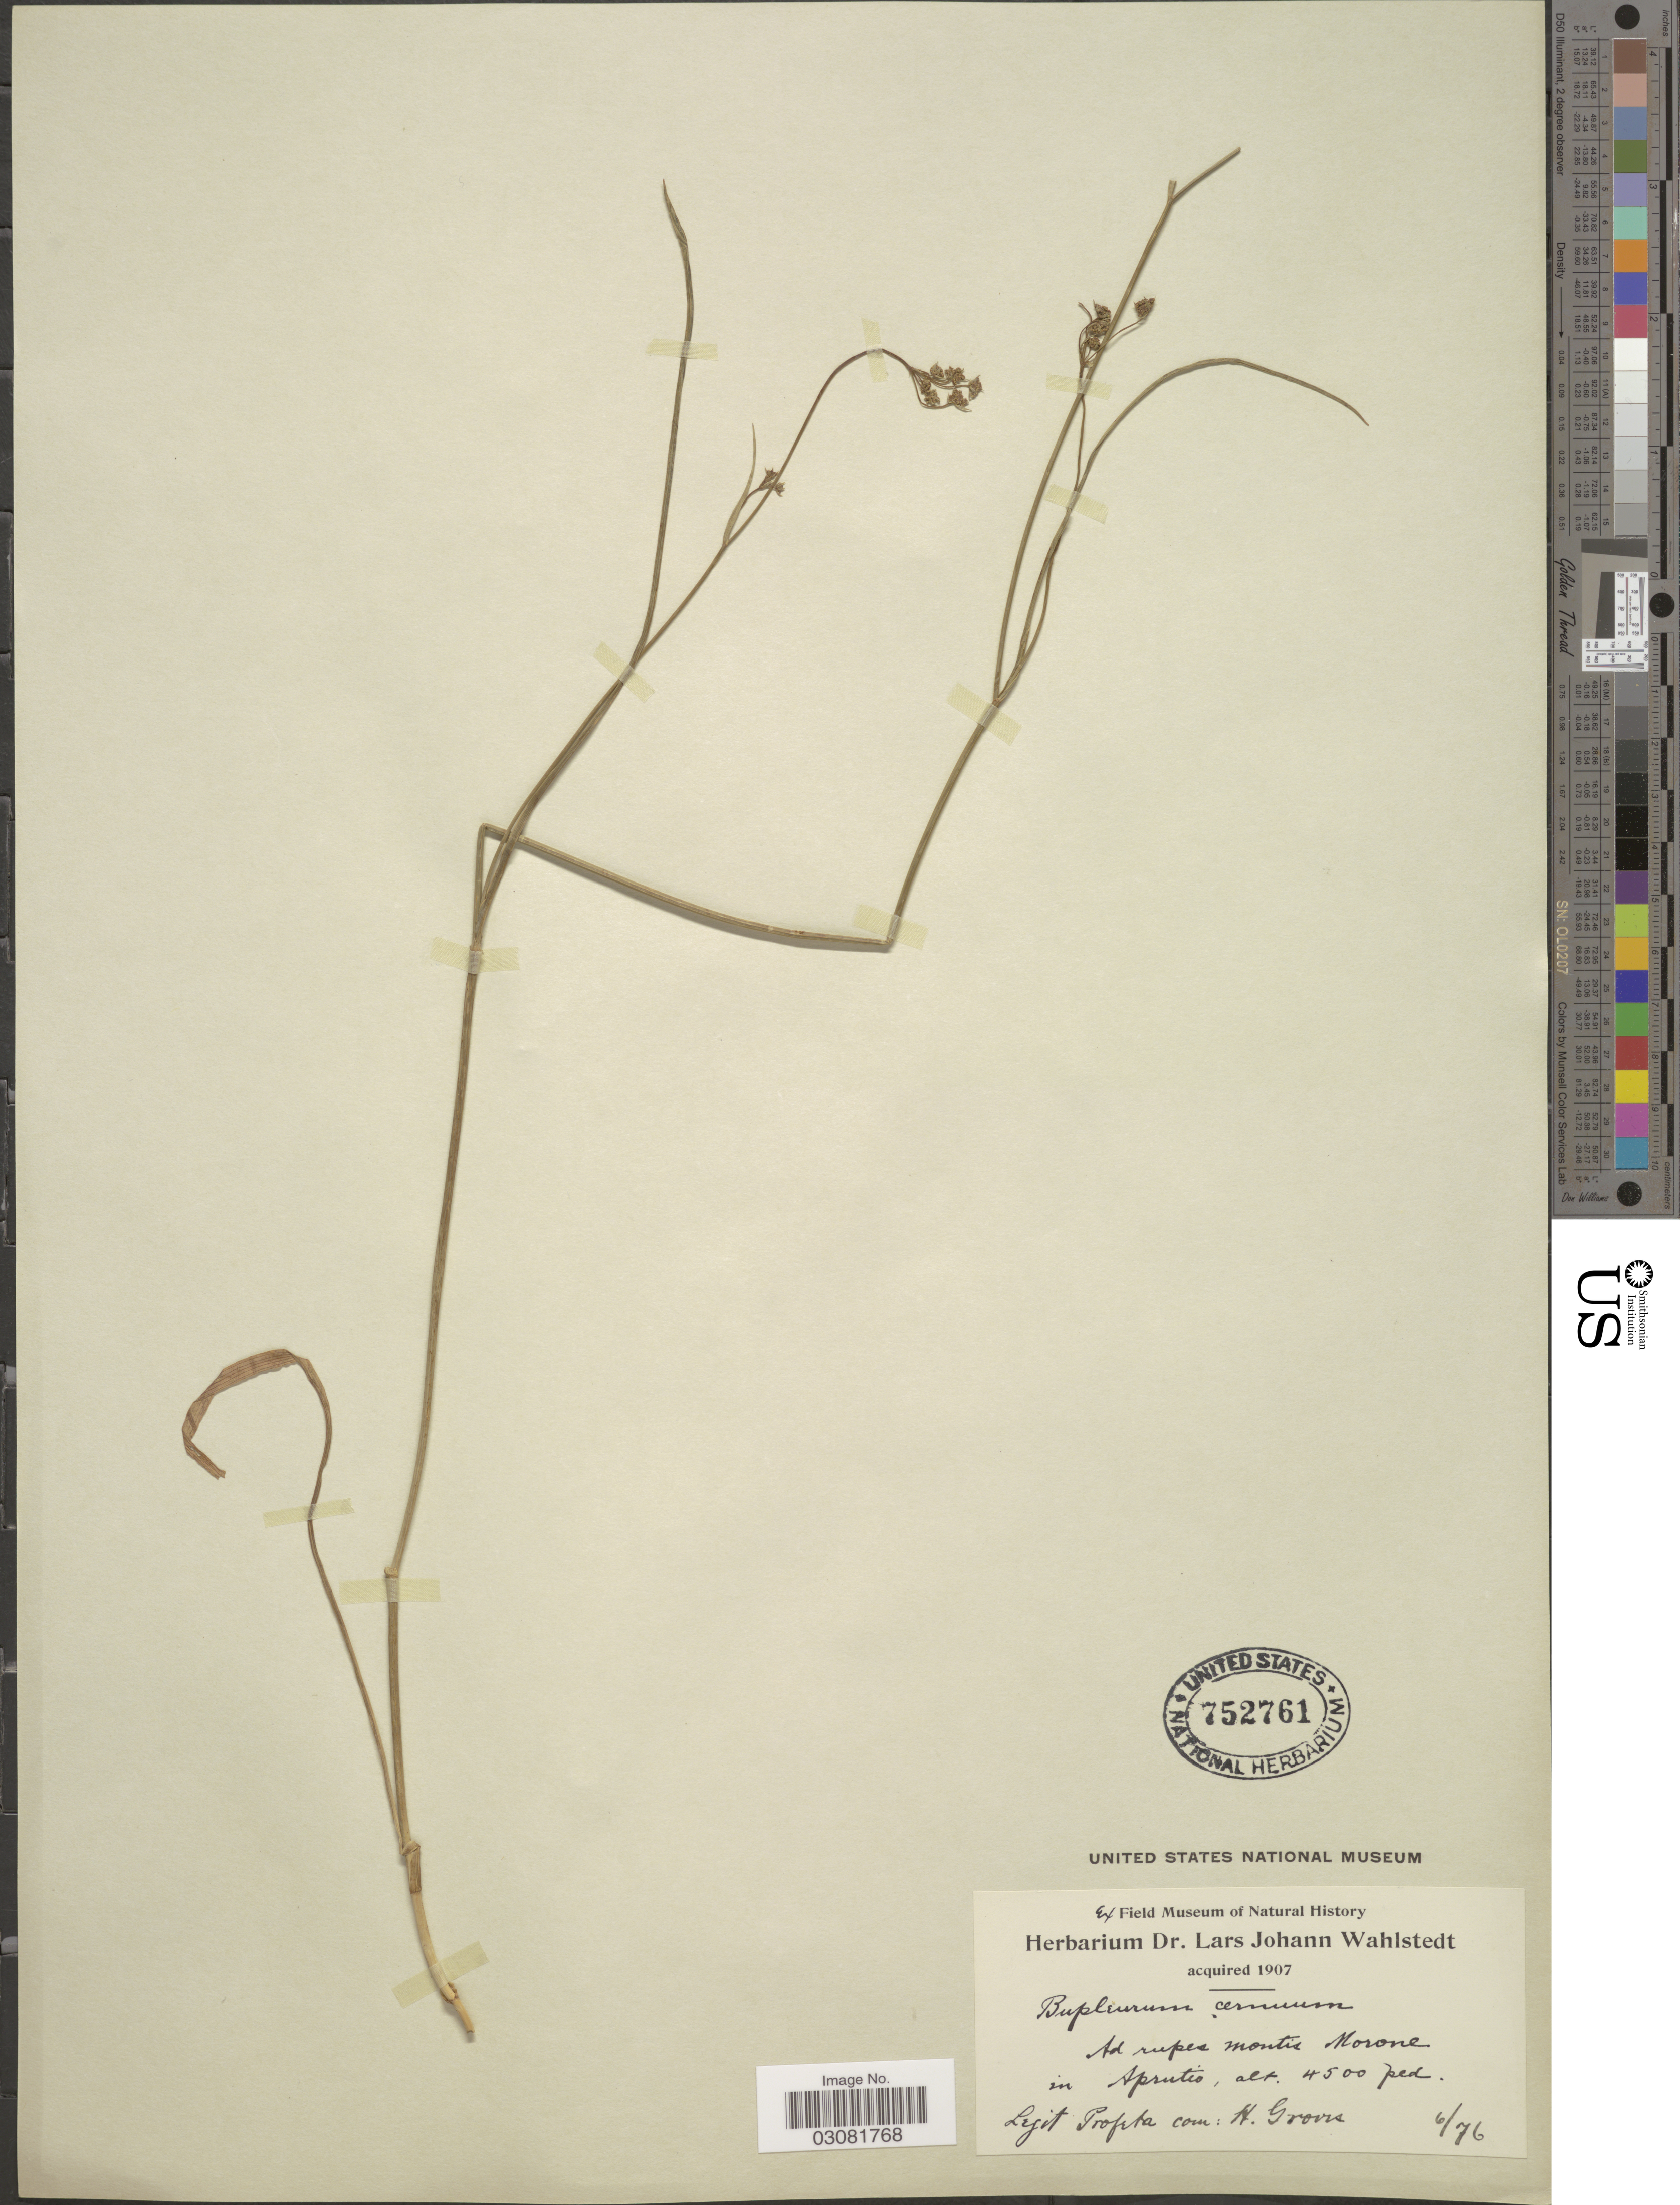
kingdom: Plantae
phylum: Tracheophyta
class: Magnoliopsida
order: Apiales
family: Apiaceae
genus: Bupleurum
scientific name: Bupleurum cernuum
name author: Ten.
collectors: H. Groves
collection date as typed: Transcribed d/m/y: /6/76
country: Italy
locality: Ad rupis montis Morone in Aprutio.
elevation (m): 1372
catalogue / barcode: US 752761